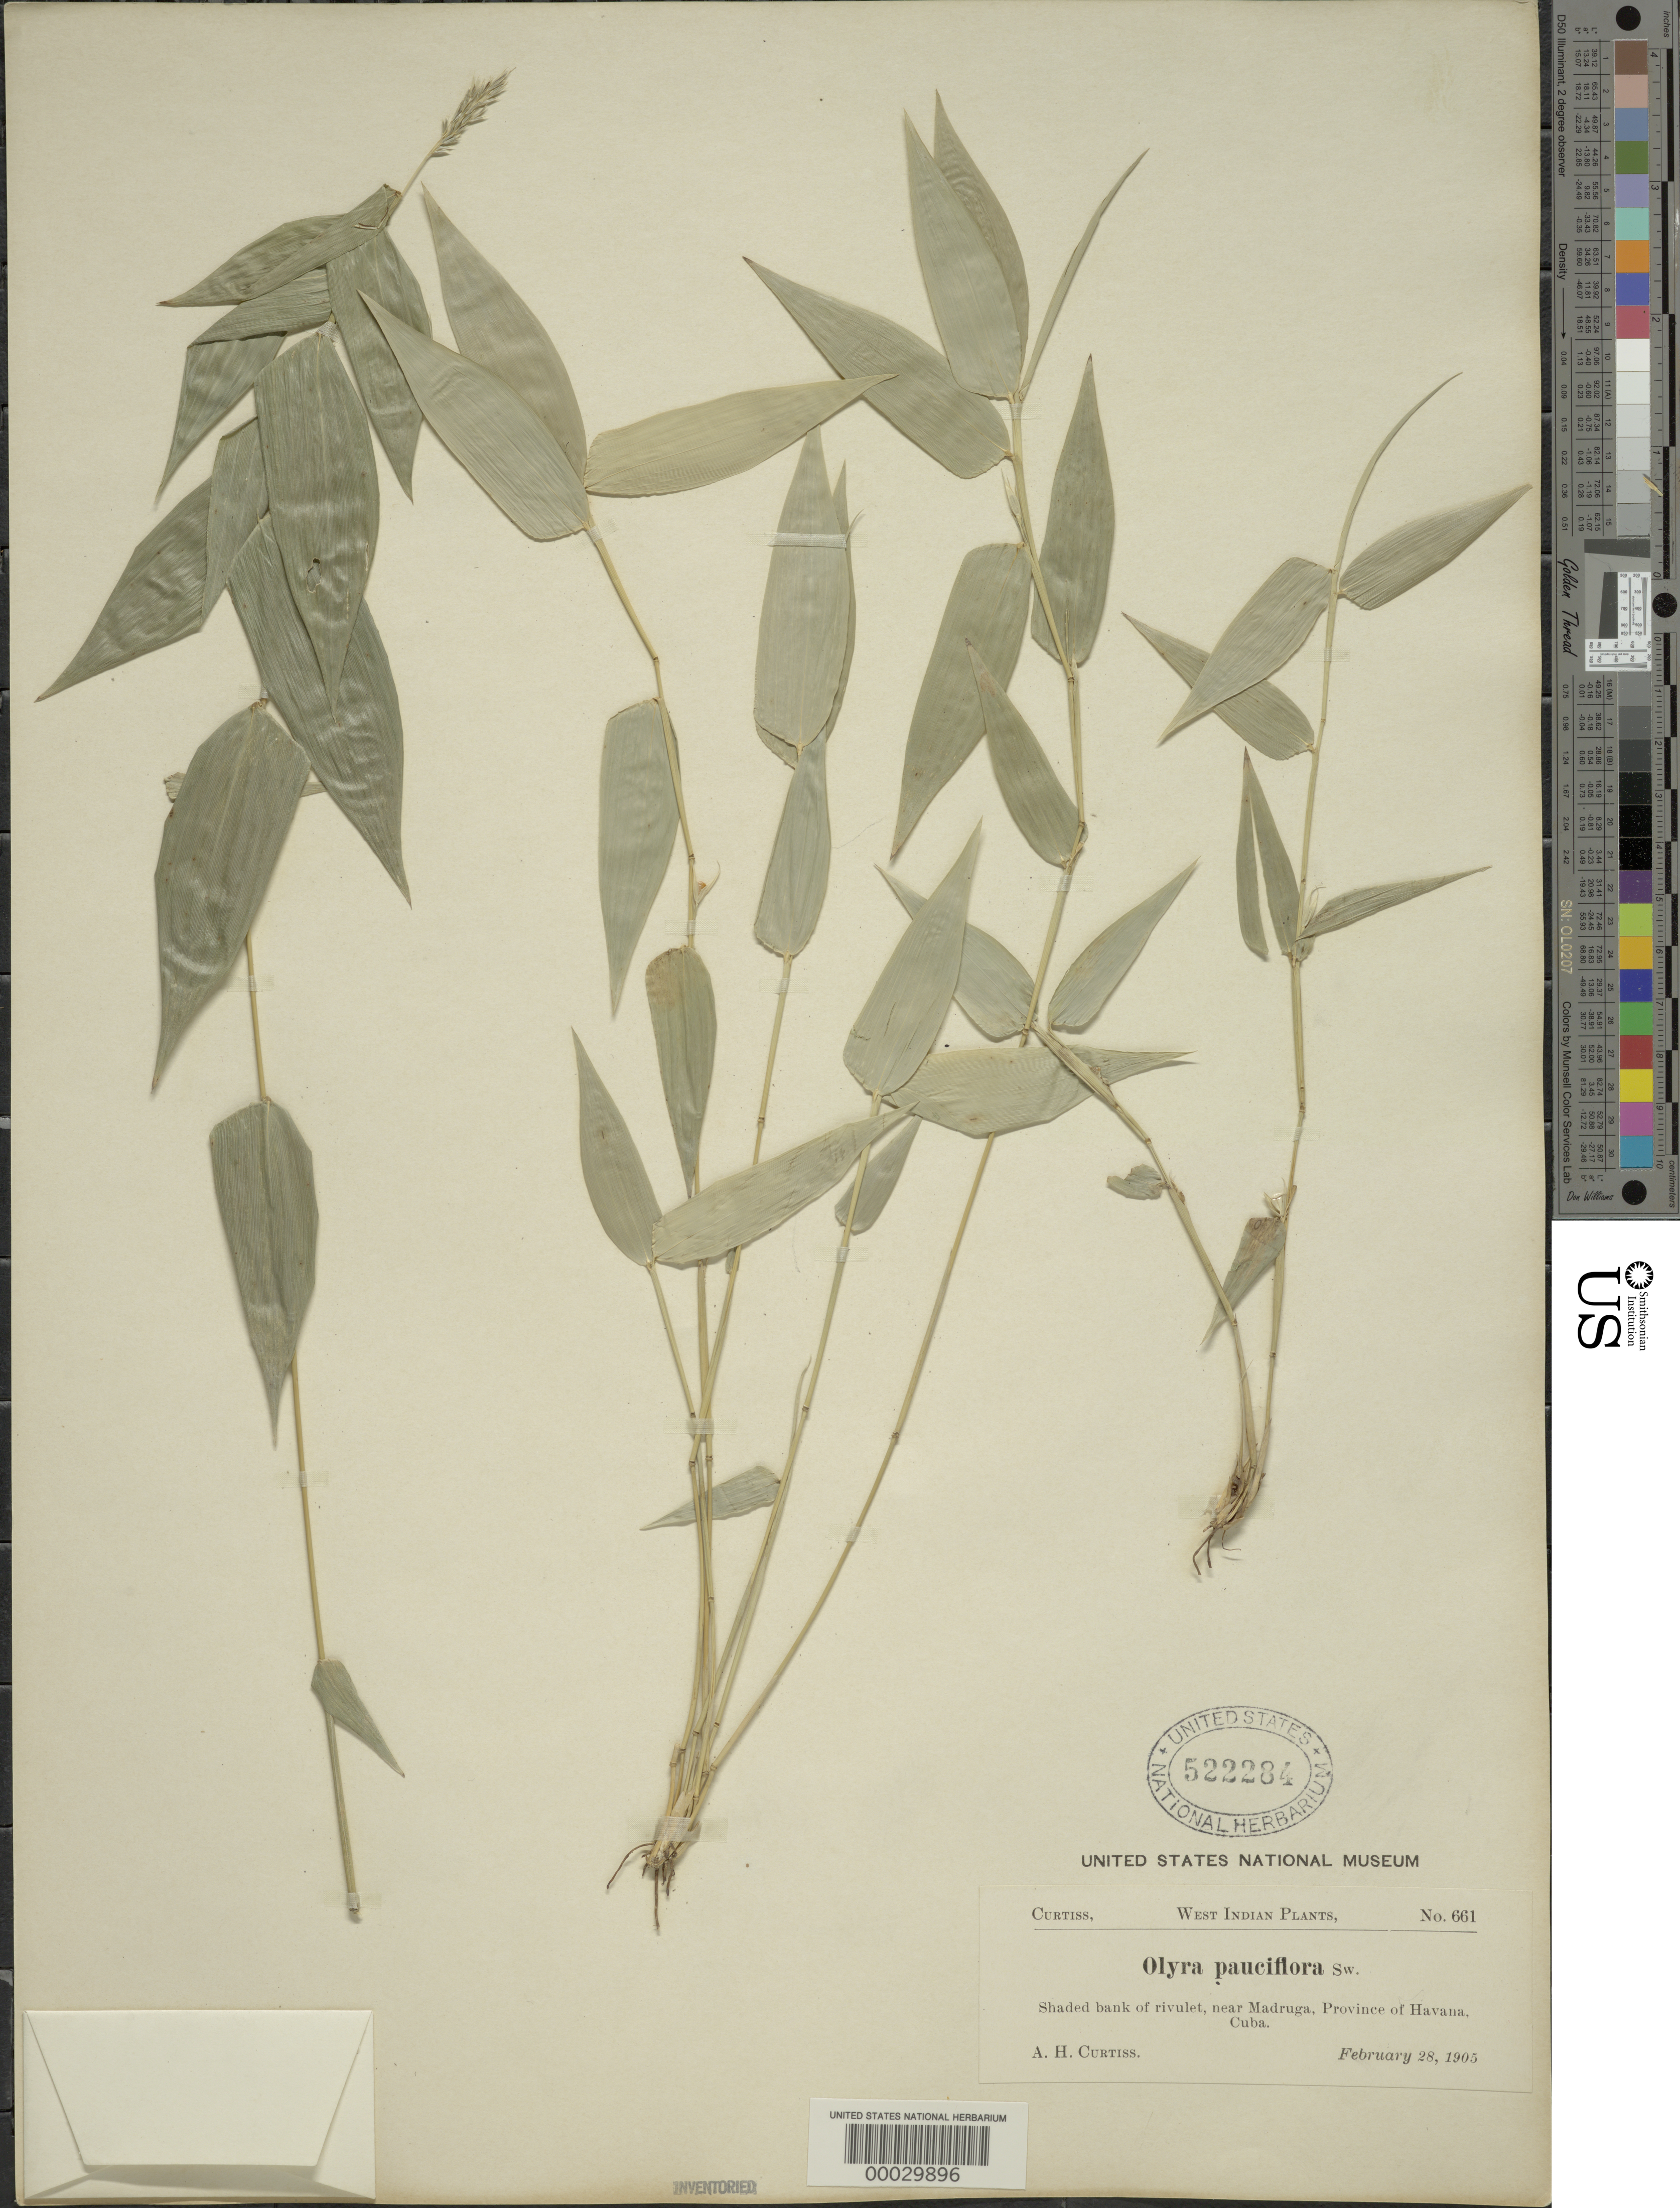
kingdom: Plantae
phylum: Tracheophyta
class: Liliopsida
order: Poales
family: Poaceae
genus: Lithachne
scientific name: Lithachne pauciflora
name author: (Sw.) P. Beauv.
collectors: A. H. Curtiss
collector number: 661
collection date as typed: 28 Feb 1905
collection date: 1905-02-28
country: Cuba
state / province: La Habana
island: Greater Antilles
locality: Madruga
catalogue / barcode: US 522284